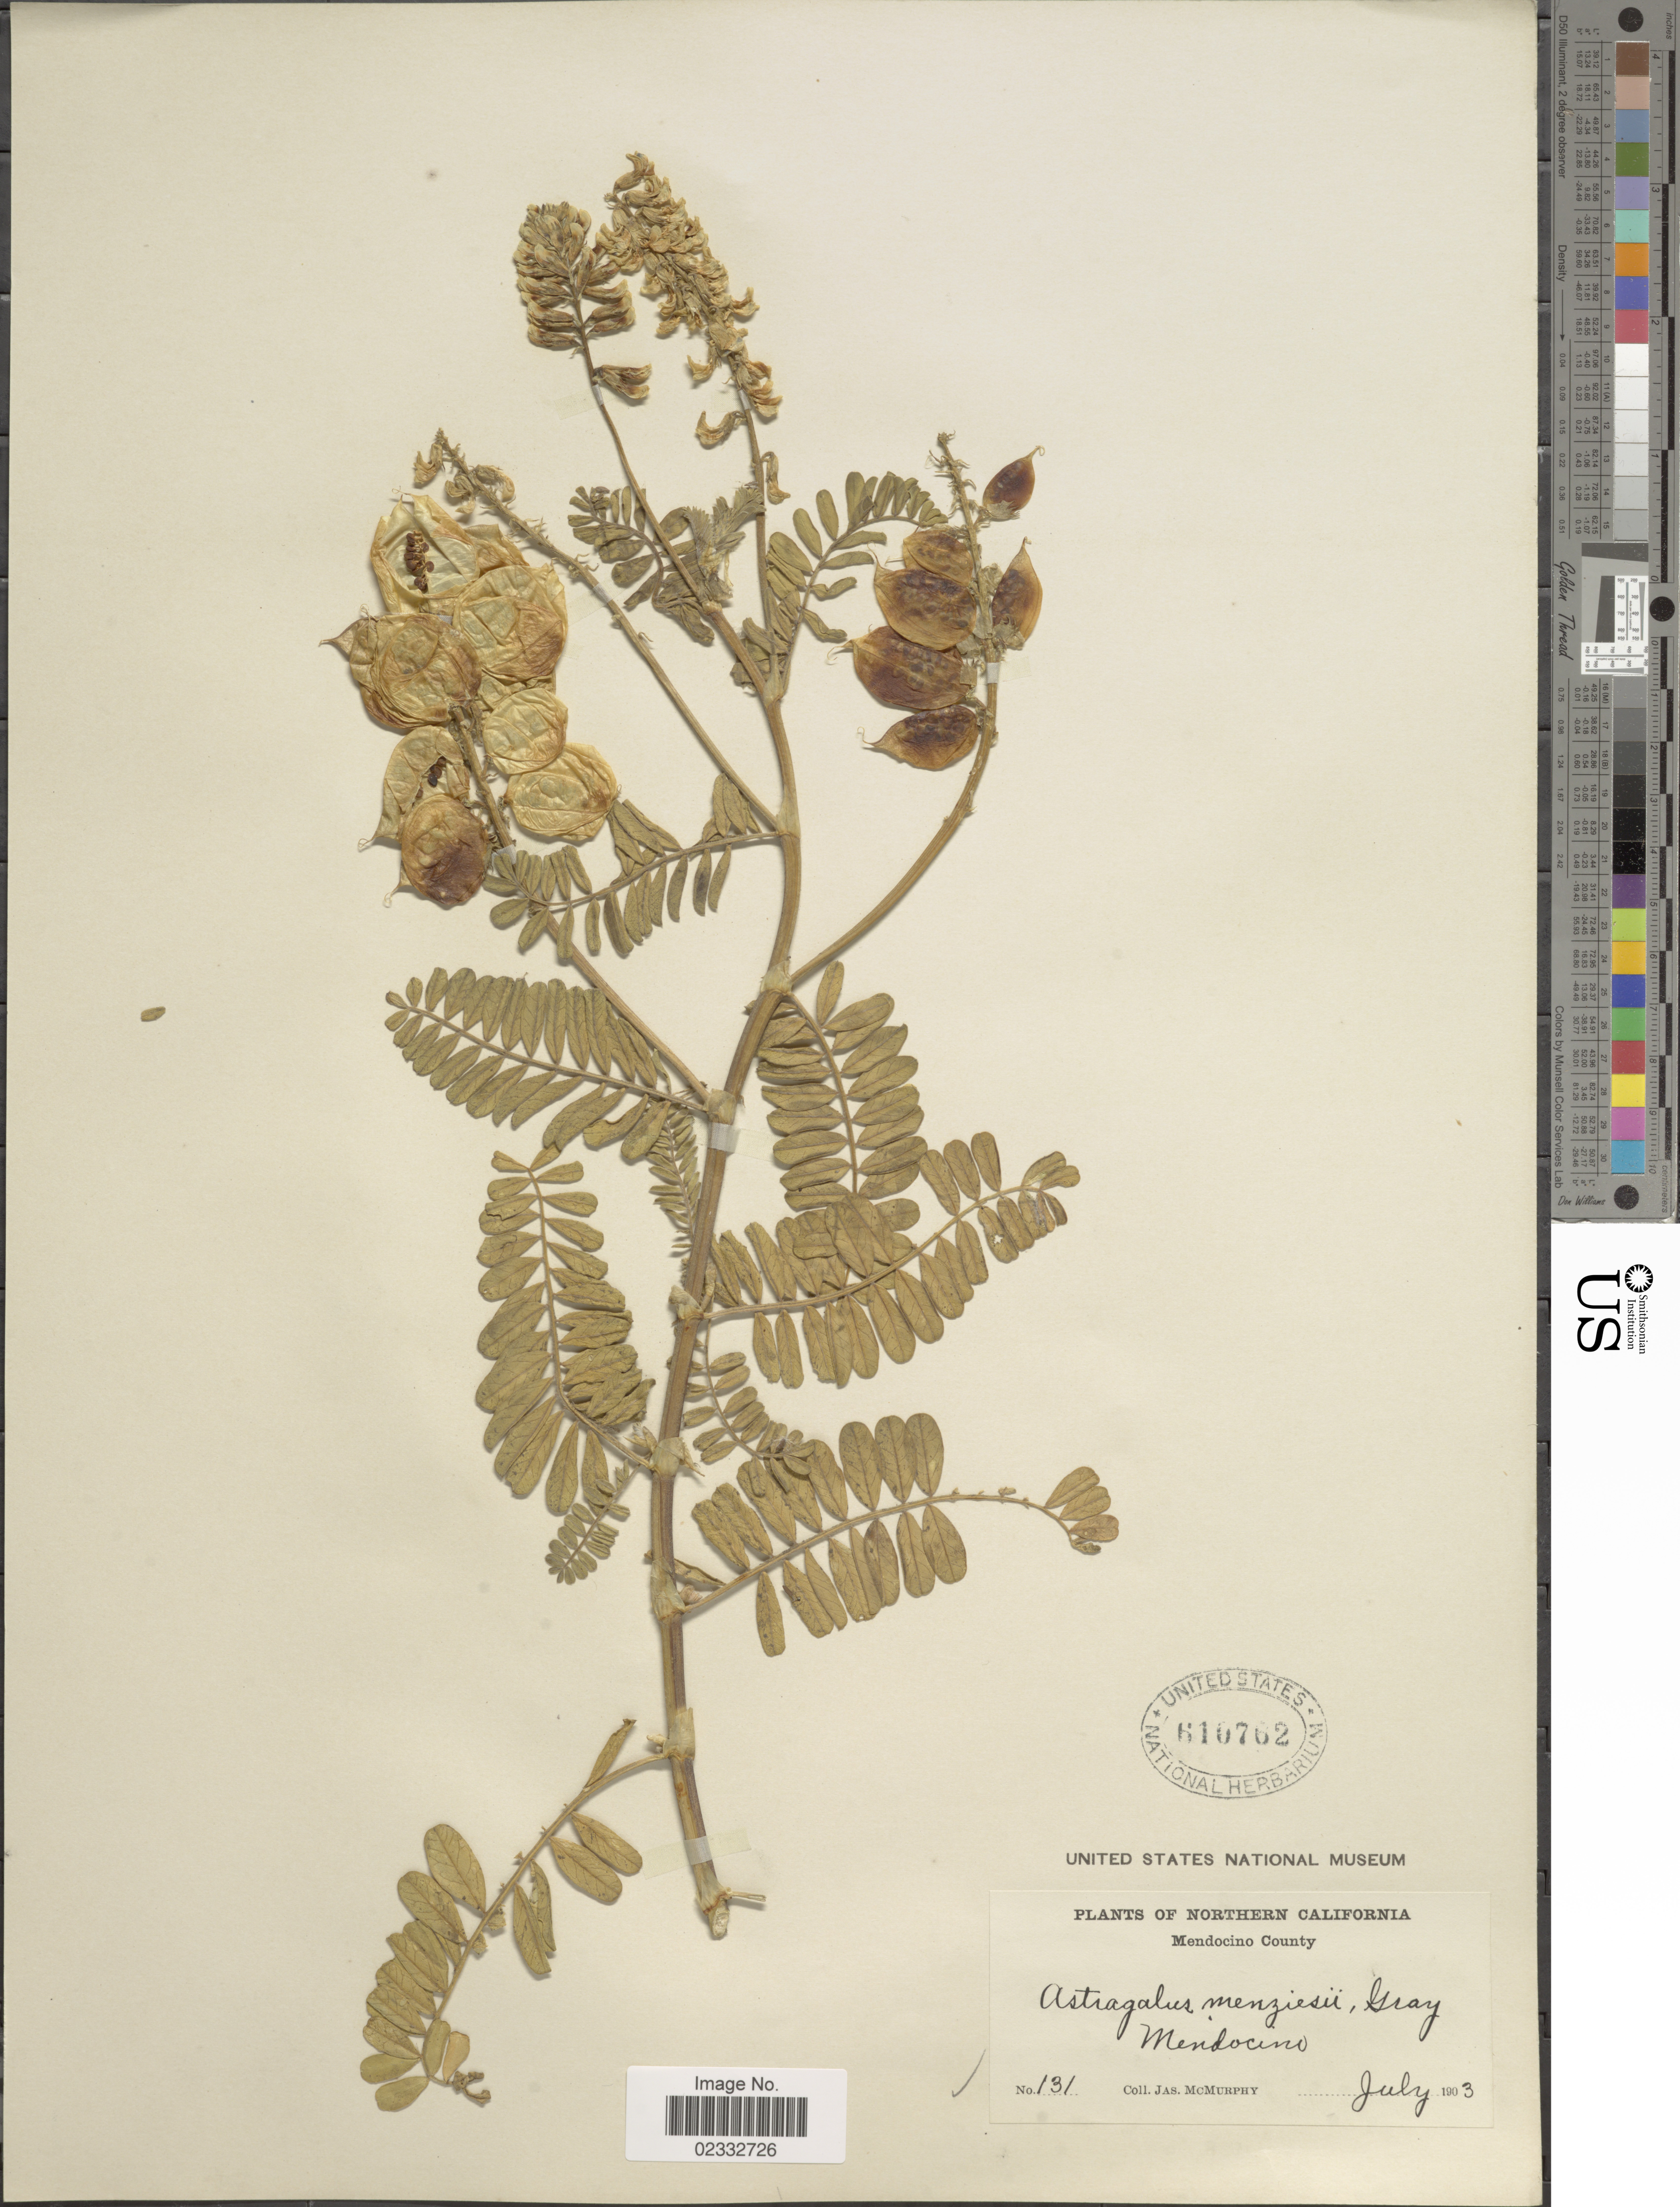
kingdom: Plantae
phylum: Tracheophyta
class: Magnoliopsida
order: Fabales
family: Fabaceae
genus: Astragalus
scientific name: Astragalus menziesii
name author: A. Gray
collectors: J. McMurphy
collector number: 131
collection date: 1903-07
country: United States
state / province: California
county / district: Mendocino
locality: Northern California, Mendocino County, Mendocino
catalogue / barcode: US 610762